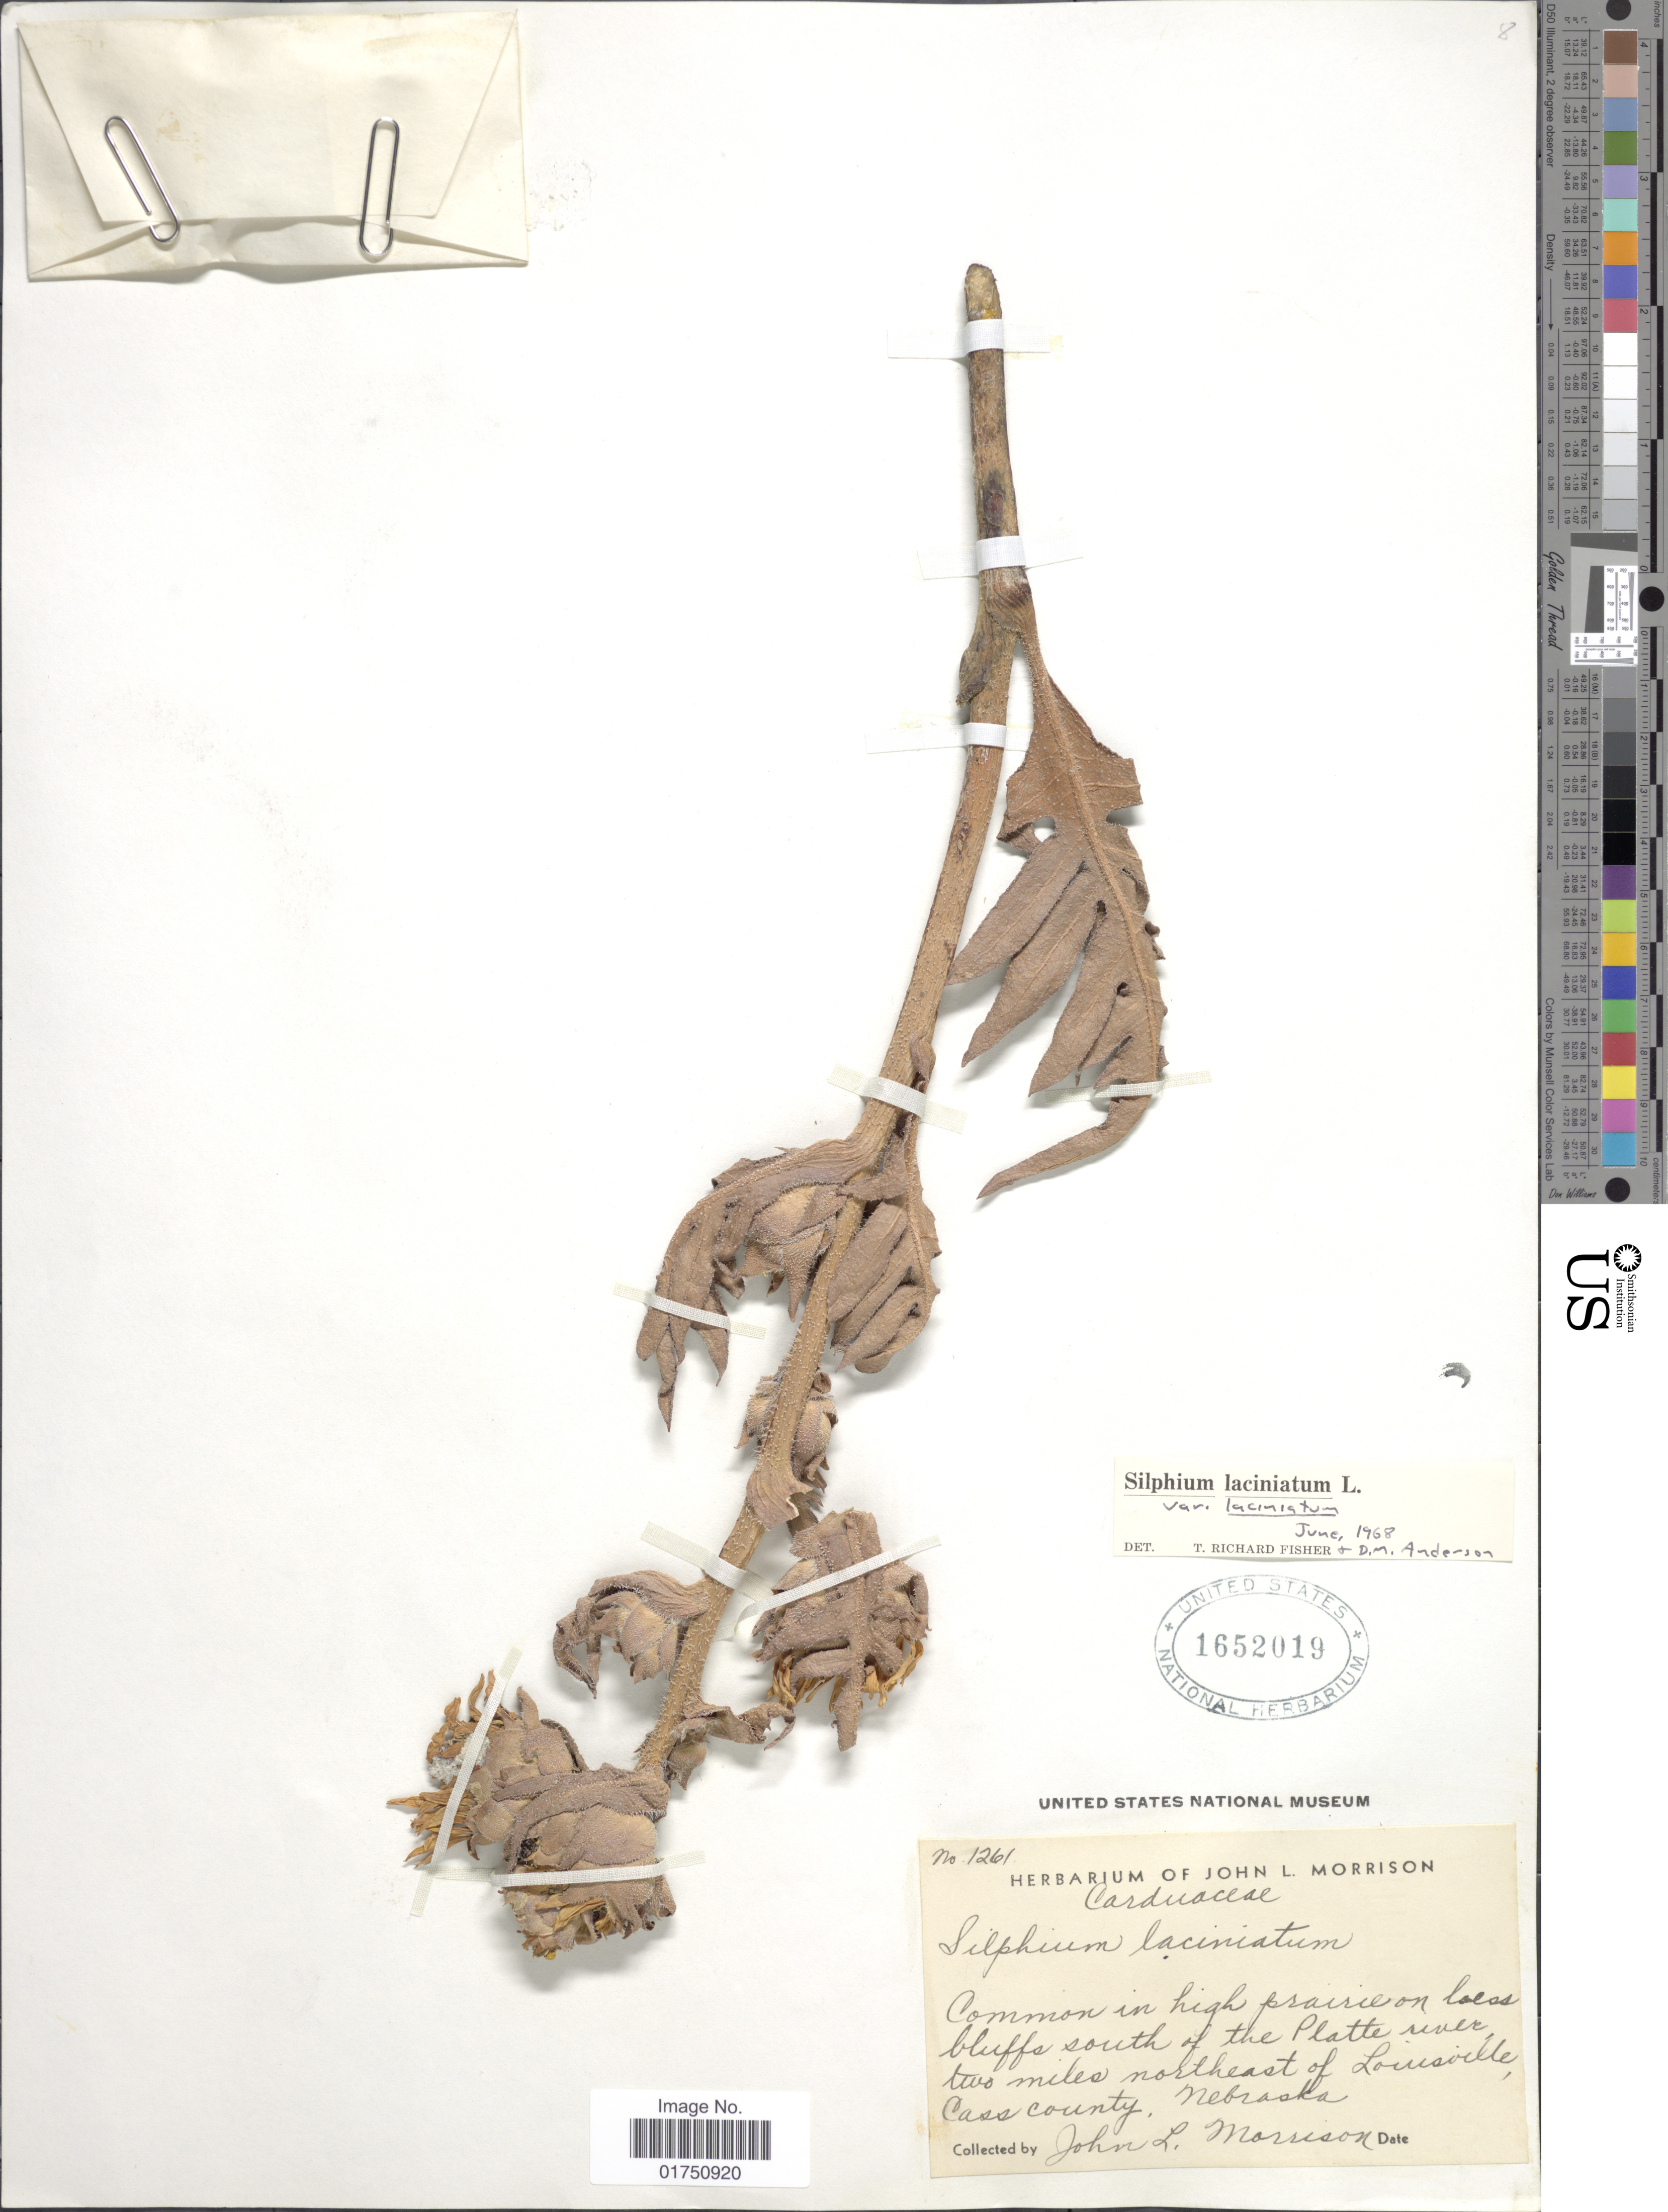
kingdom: Plantae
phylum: Tracheophyta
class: Magnoliopsida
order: Asterales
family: Asteraceae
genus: Silphium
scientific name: Silphium laciniatum var. laciniatum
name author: L.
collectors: J. Morrison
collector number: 1261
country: United States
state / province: Nebraska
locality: Common in high prairie on loess bluffs south of the Platte river, two miles northeast of Louisville, Cass county. Nebraska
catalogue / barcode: US 1652019